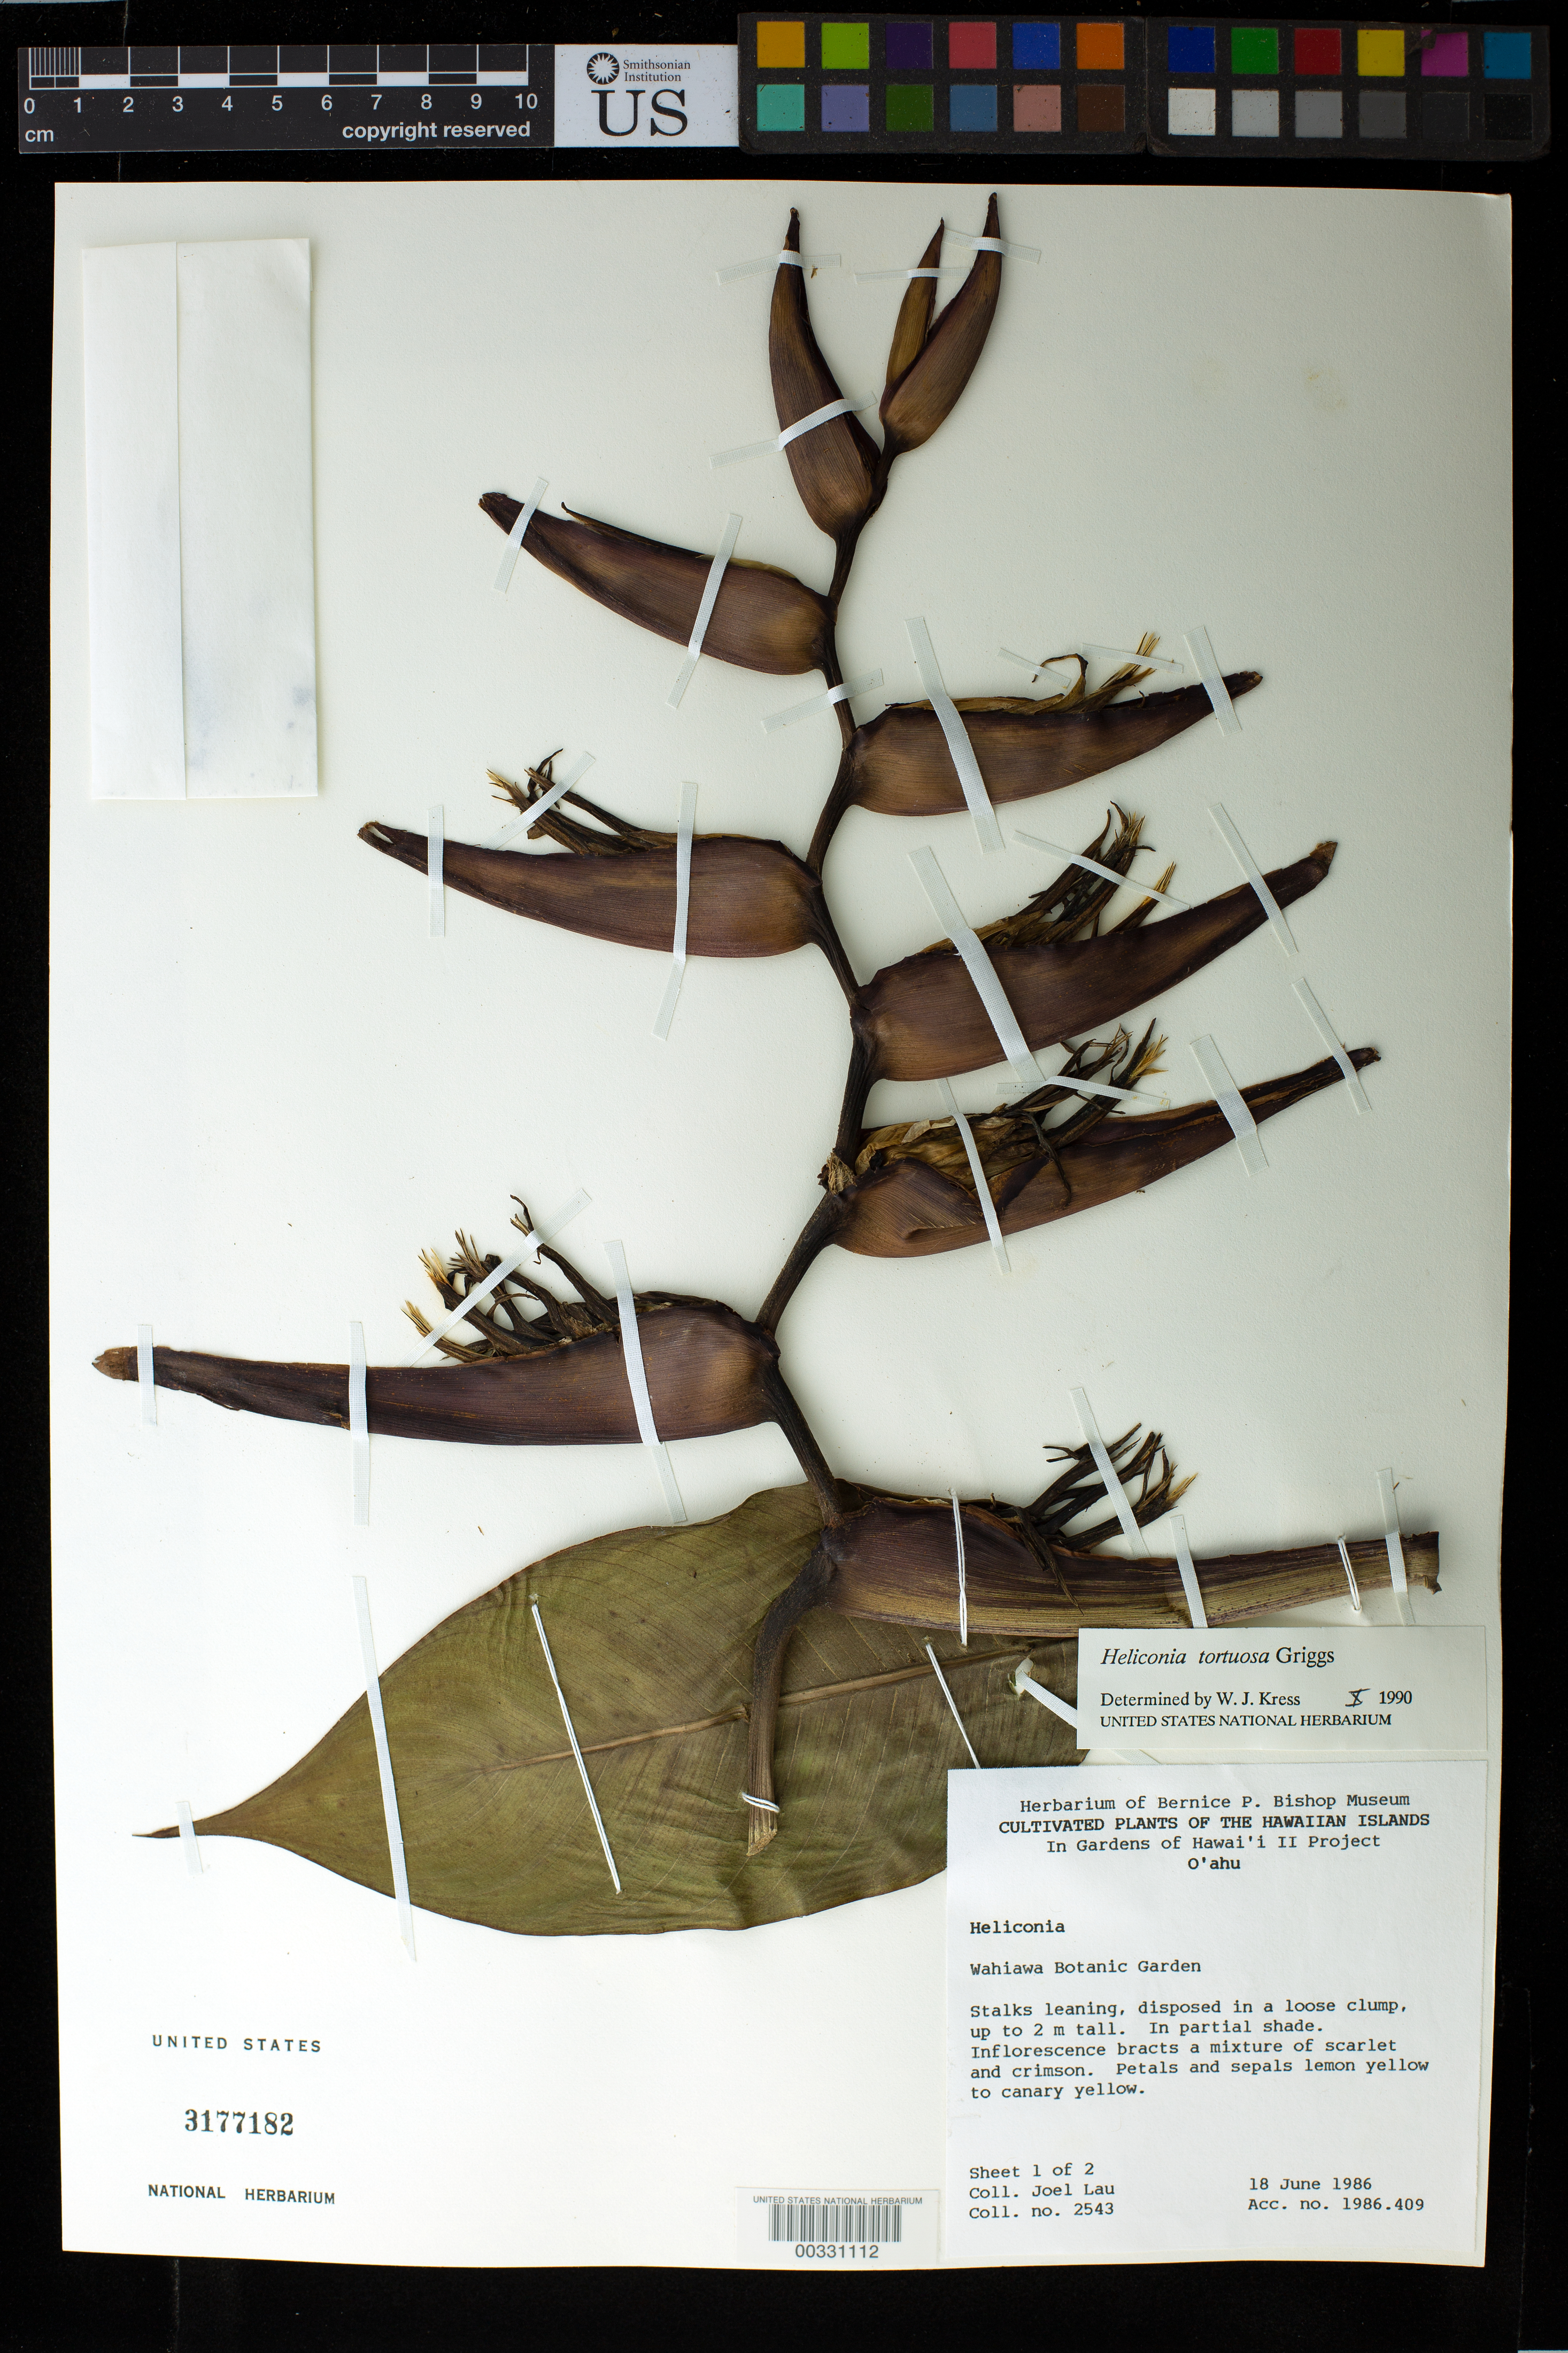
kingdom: Plantae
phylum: Tracheophyta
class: Liliopsida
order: Zingiberales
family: Heliconiaceae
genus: Heliconia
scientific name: Heliconia tortuosa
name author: R.F. Griggs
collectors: J. Lau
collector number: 2543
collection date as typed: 18 Jun 1986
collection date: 1986-06-18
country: United States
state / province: Florida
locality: Southern Florida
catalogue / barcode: US 3177182